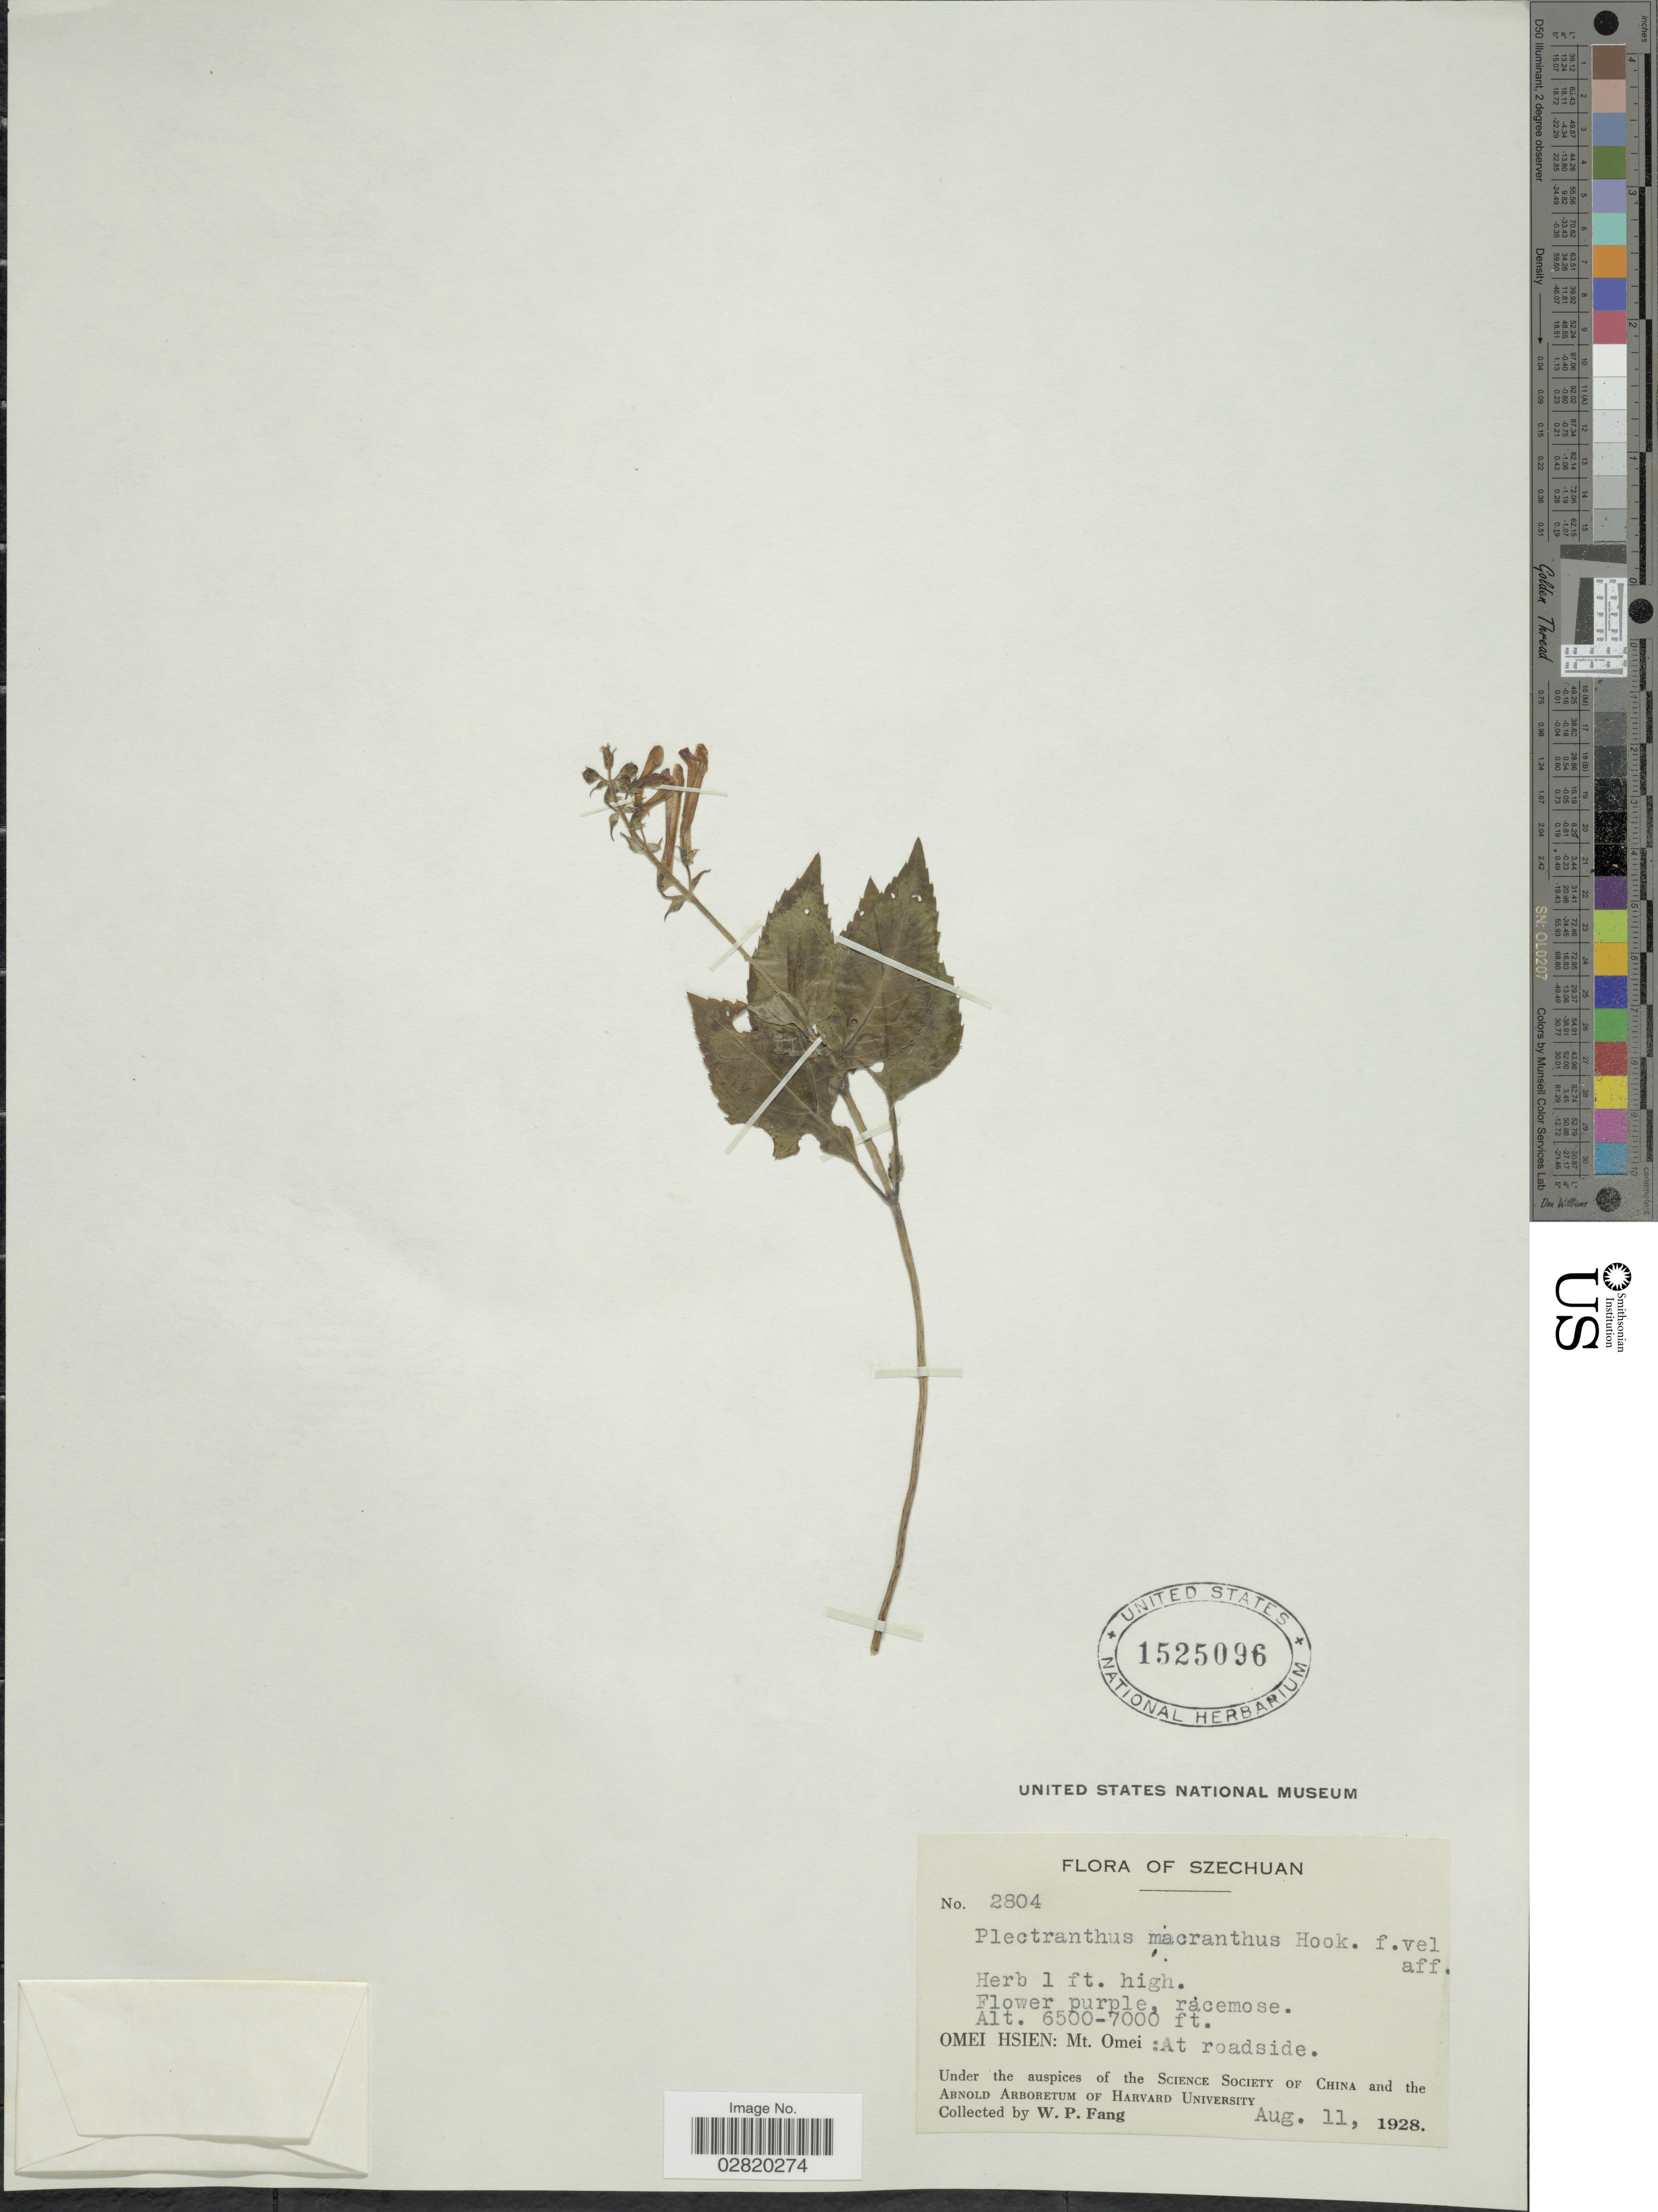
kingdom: Plantae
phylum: Tracheophyta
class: Magnoliopsida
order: Lamiales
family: Lamiaceae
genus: Siphocranion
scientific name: Siphocranion nudipes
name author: (Hemsl.) Kudô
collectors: W. P. Fang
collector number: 2804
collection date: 1928-08-11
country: China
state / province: Sichuan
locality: Szechuan. Omei Hsien: Mt. Omei: At roadside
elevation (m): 1981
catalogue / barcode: US 1525096